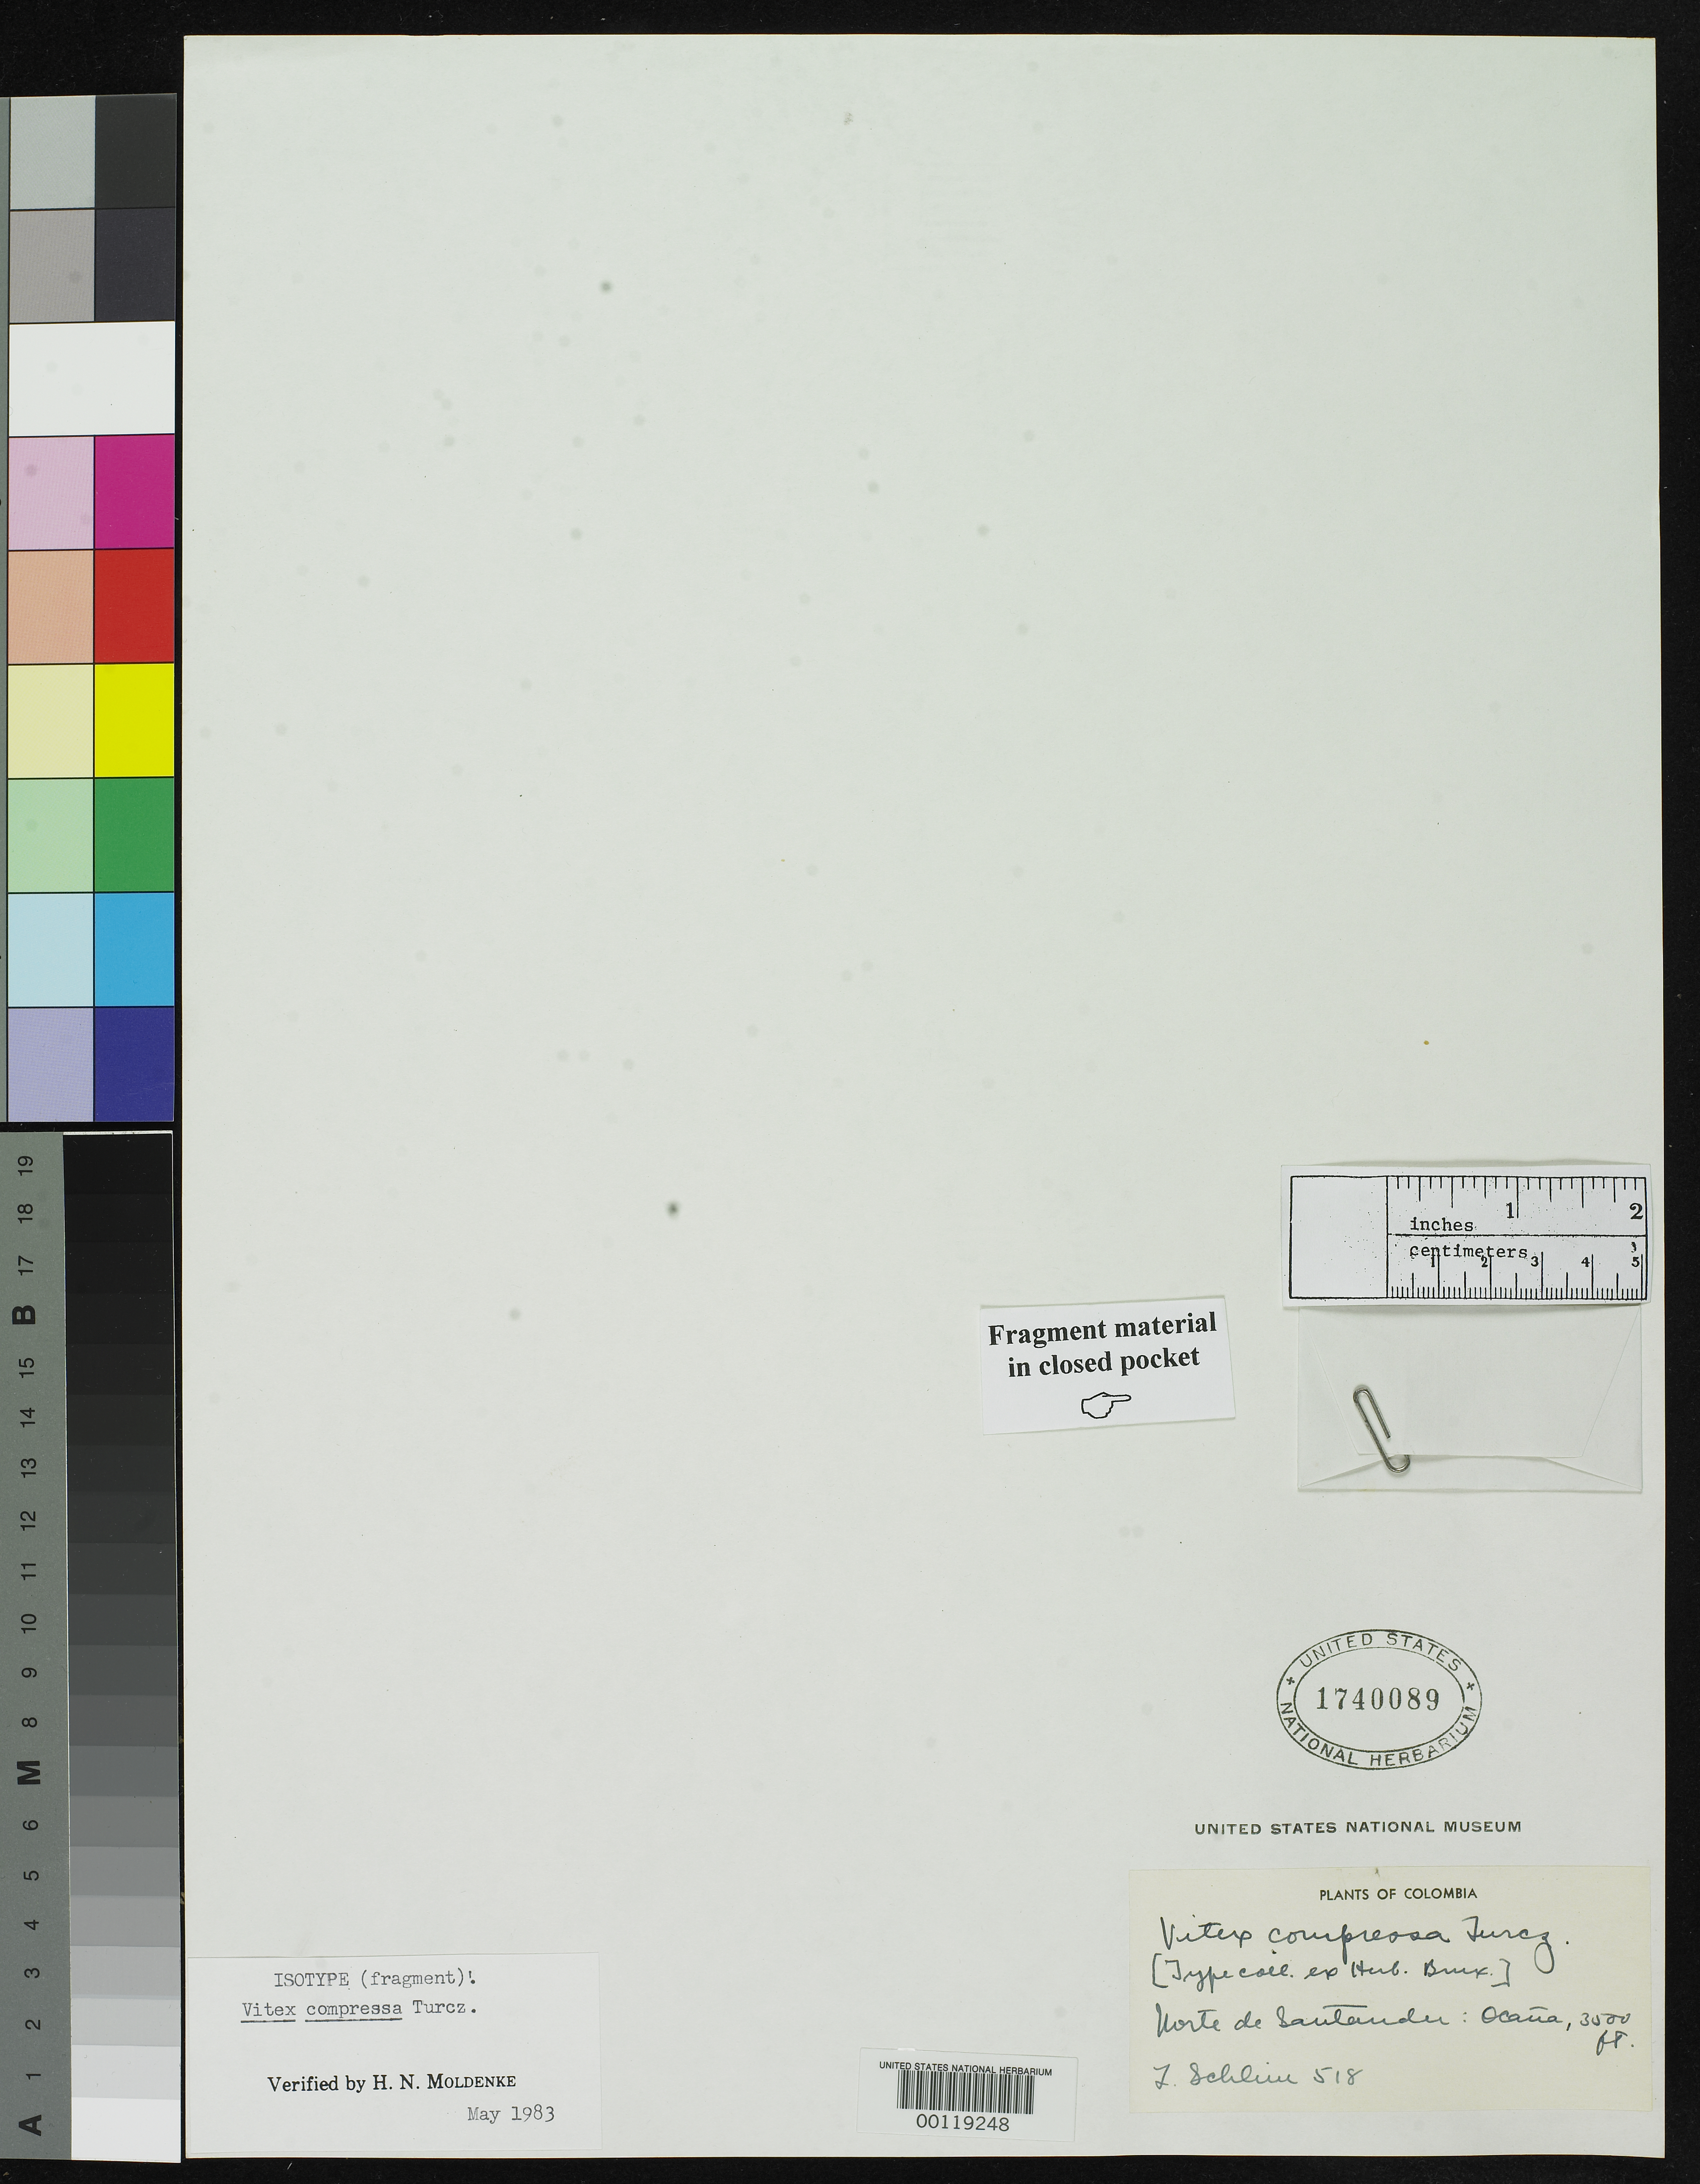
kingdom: Plantae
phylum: Tracheophyta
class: Magnoliopsida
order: Lamiales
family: Lamiaceae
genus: Vitex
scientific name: Vitex compressa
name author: Turcz.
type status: Type Fragment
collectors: L. Schlim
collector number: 518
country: Colombia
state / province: Norte de Santander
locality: Ocana.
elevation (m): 1067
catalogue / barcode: US 1740089